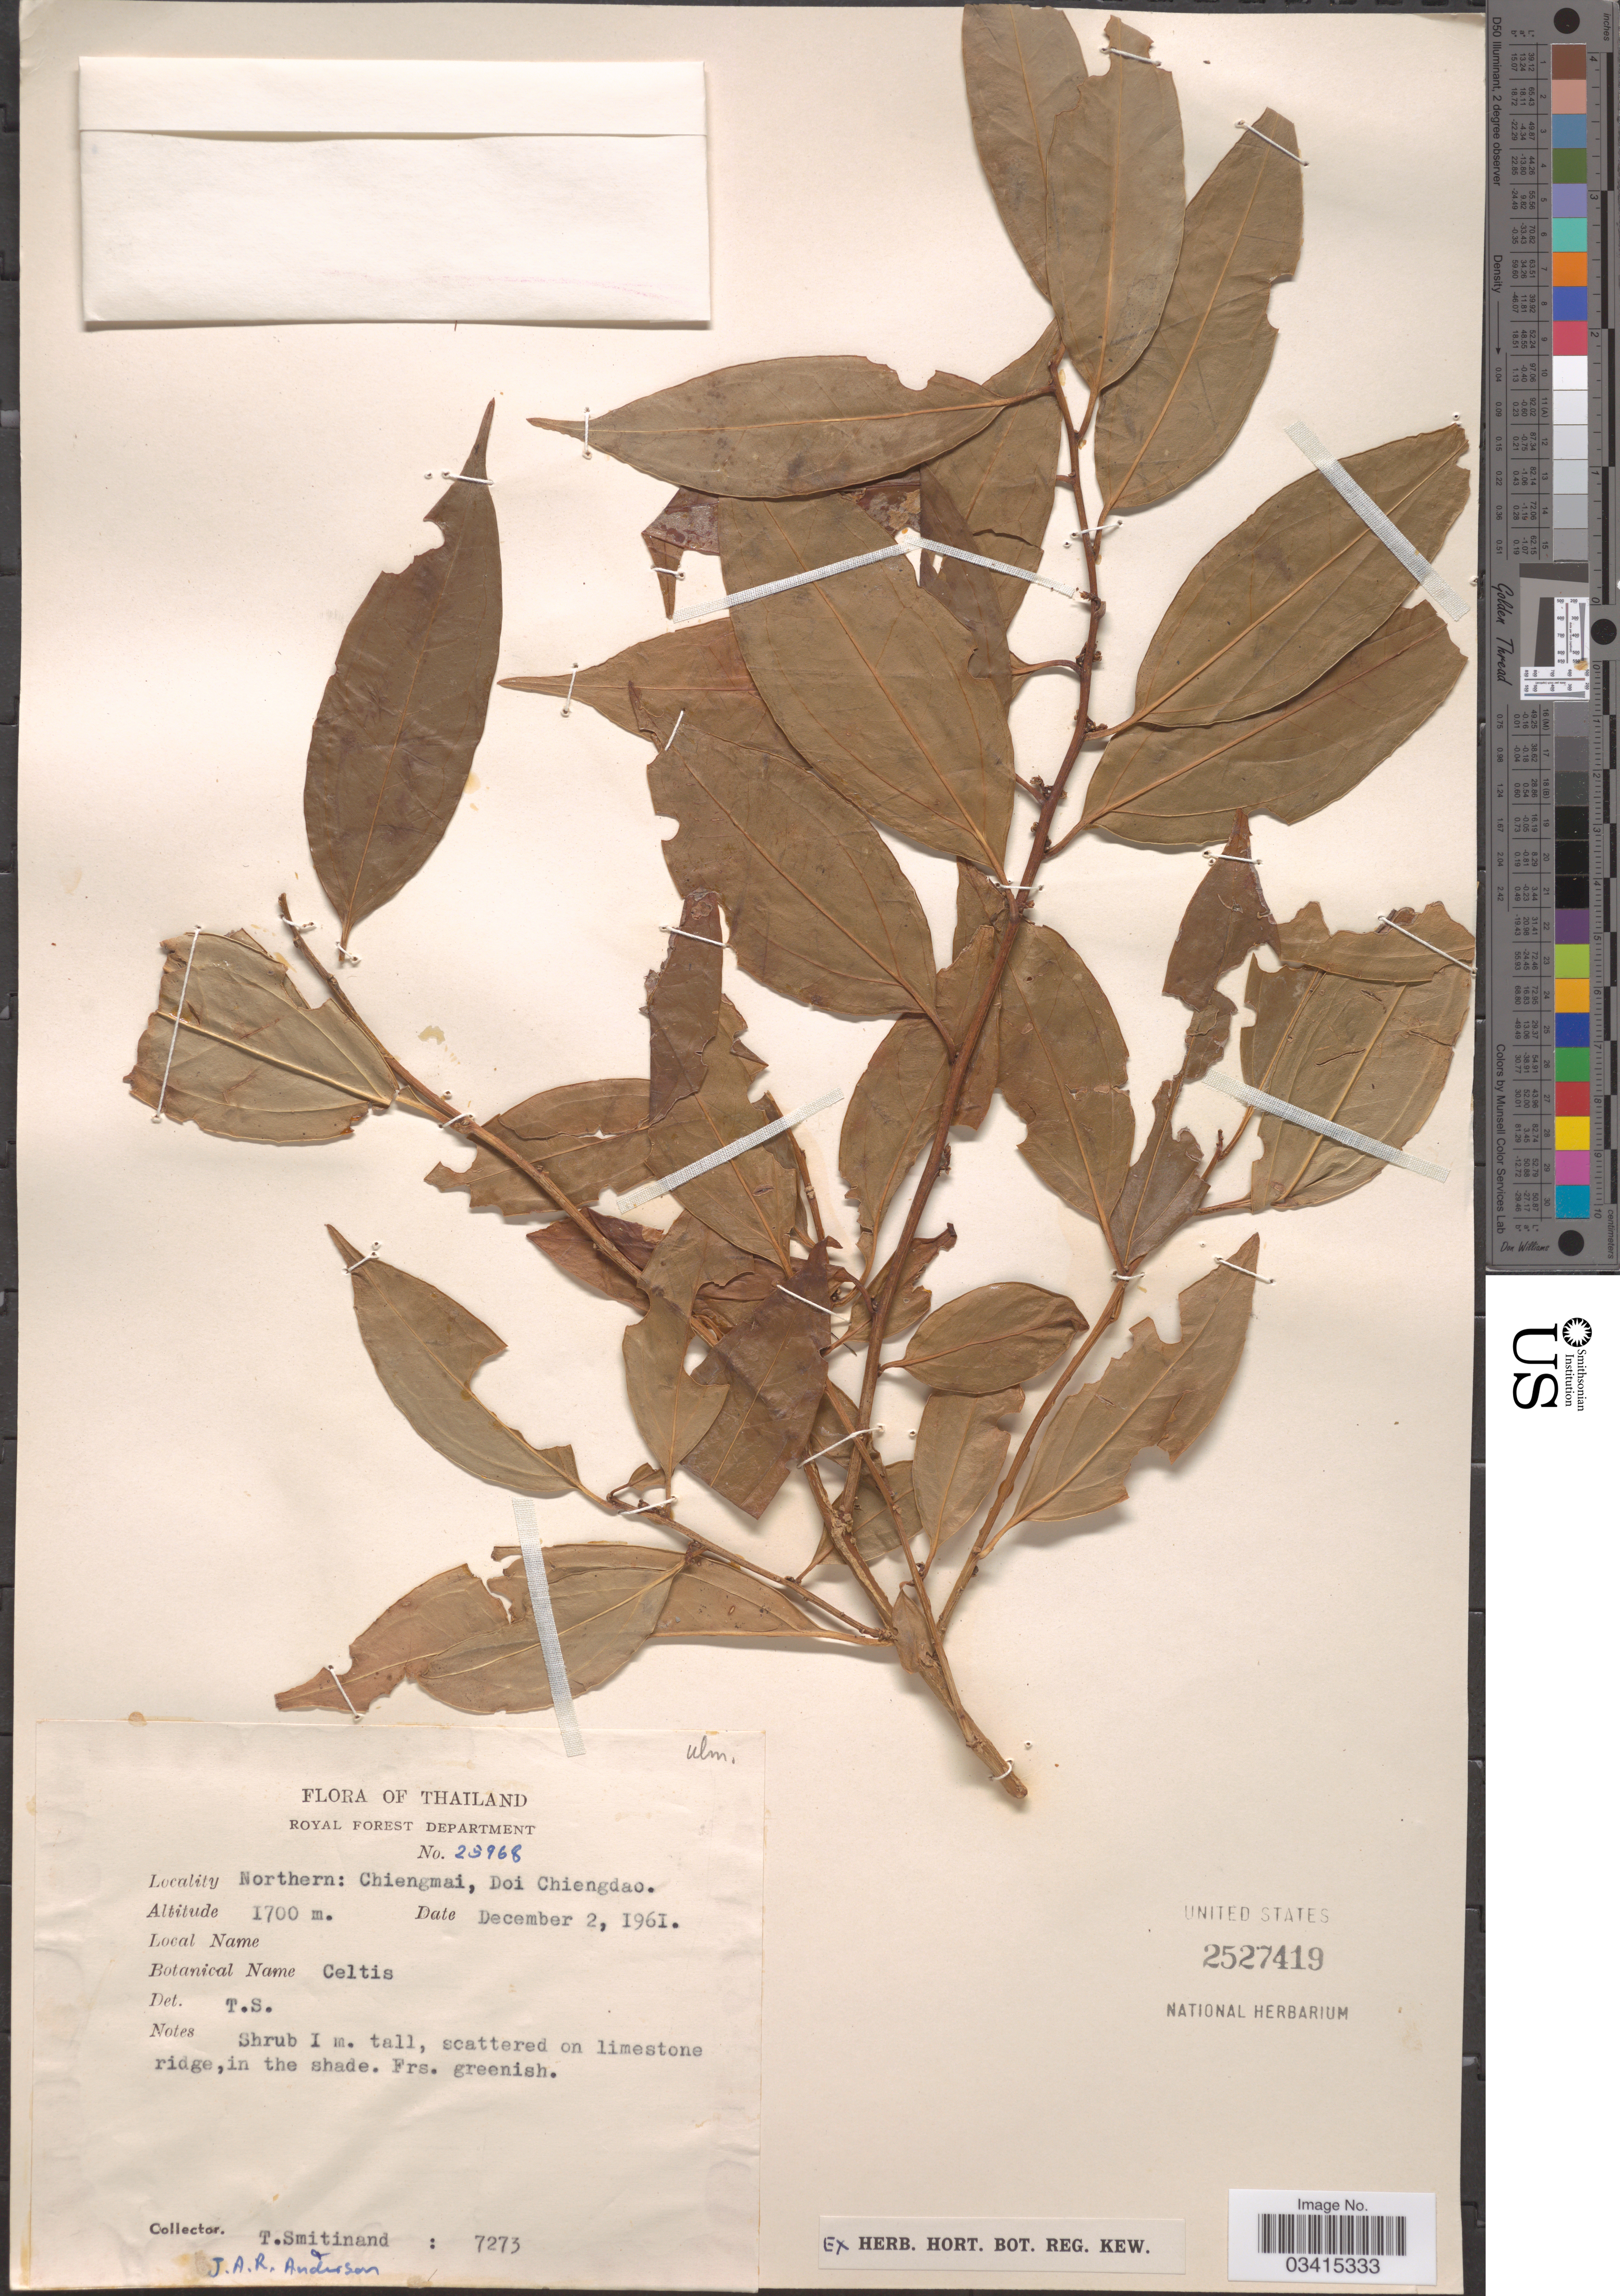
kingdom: Plantae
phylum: Tracheophyta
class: Magnoliopsida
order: Rosales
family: Cannabaceae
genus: Celtis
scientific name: Celtis sp.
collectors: T. Smitinand & J. A. R. Anderson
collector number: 7273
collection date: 1961-12-02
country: Thailand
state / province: Chiang Mai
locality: Northern: Chiengmai, Doi Chiengdao.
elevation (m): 1700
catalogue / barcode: US 2527419